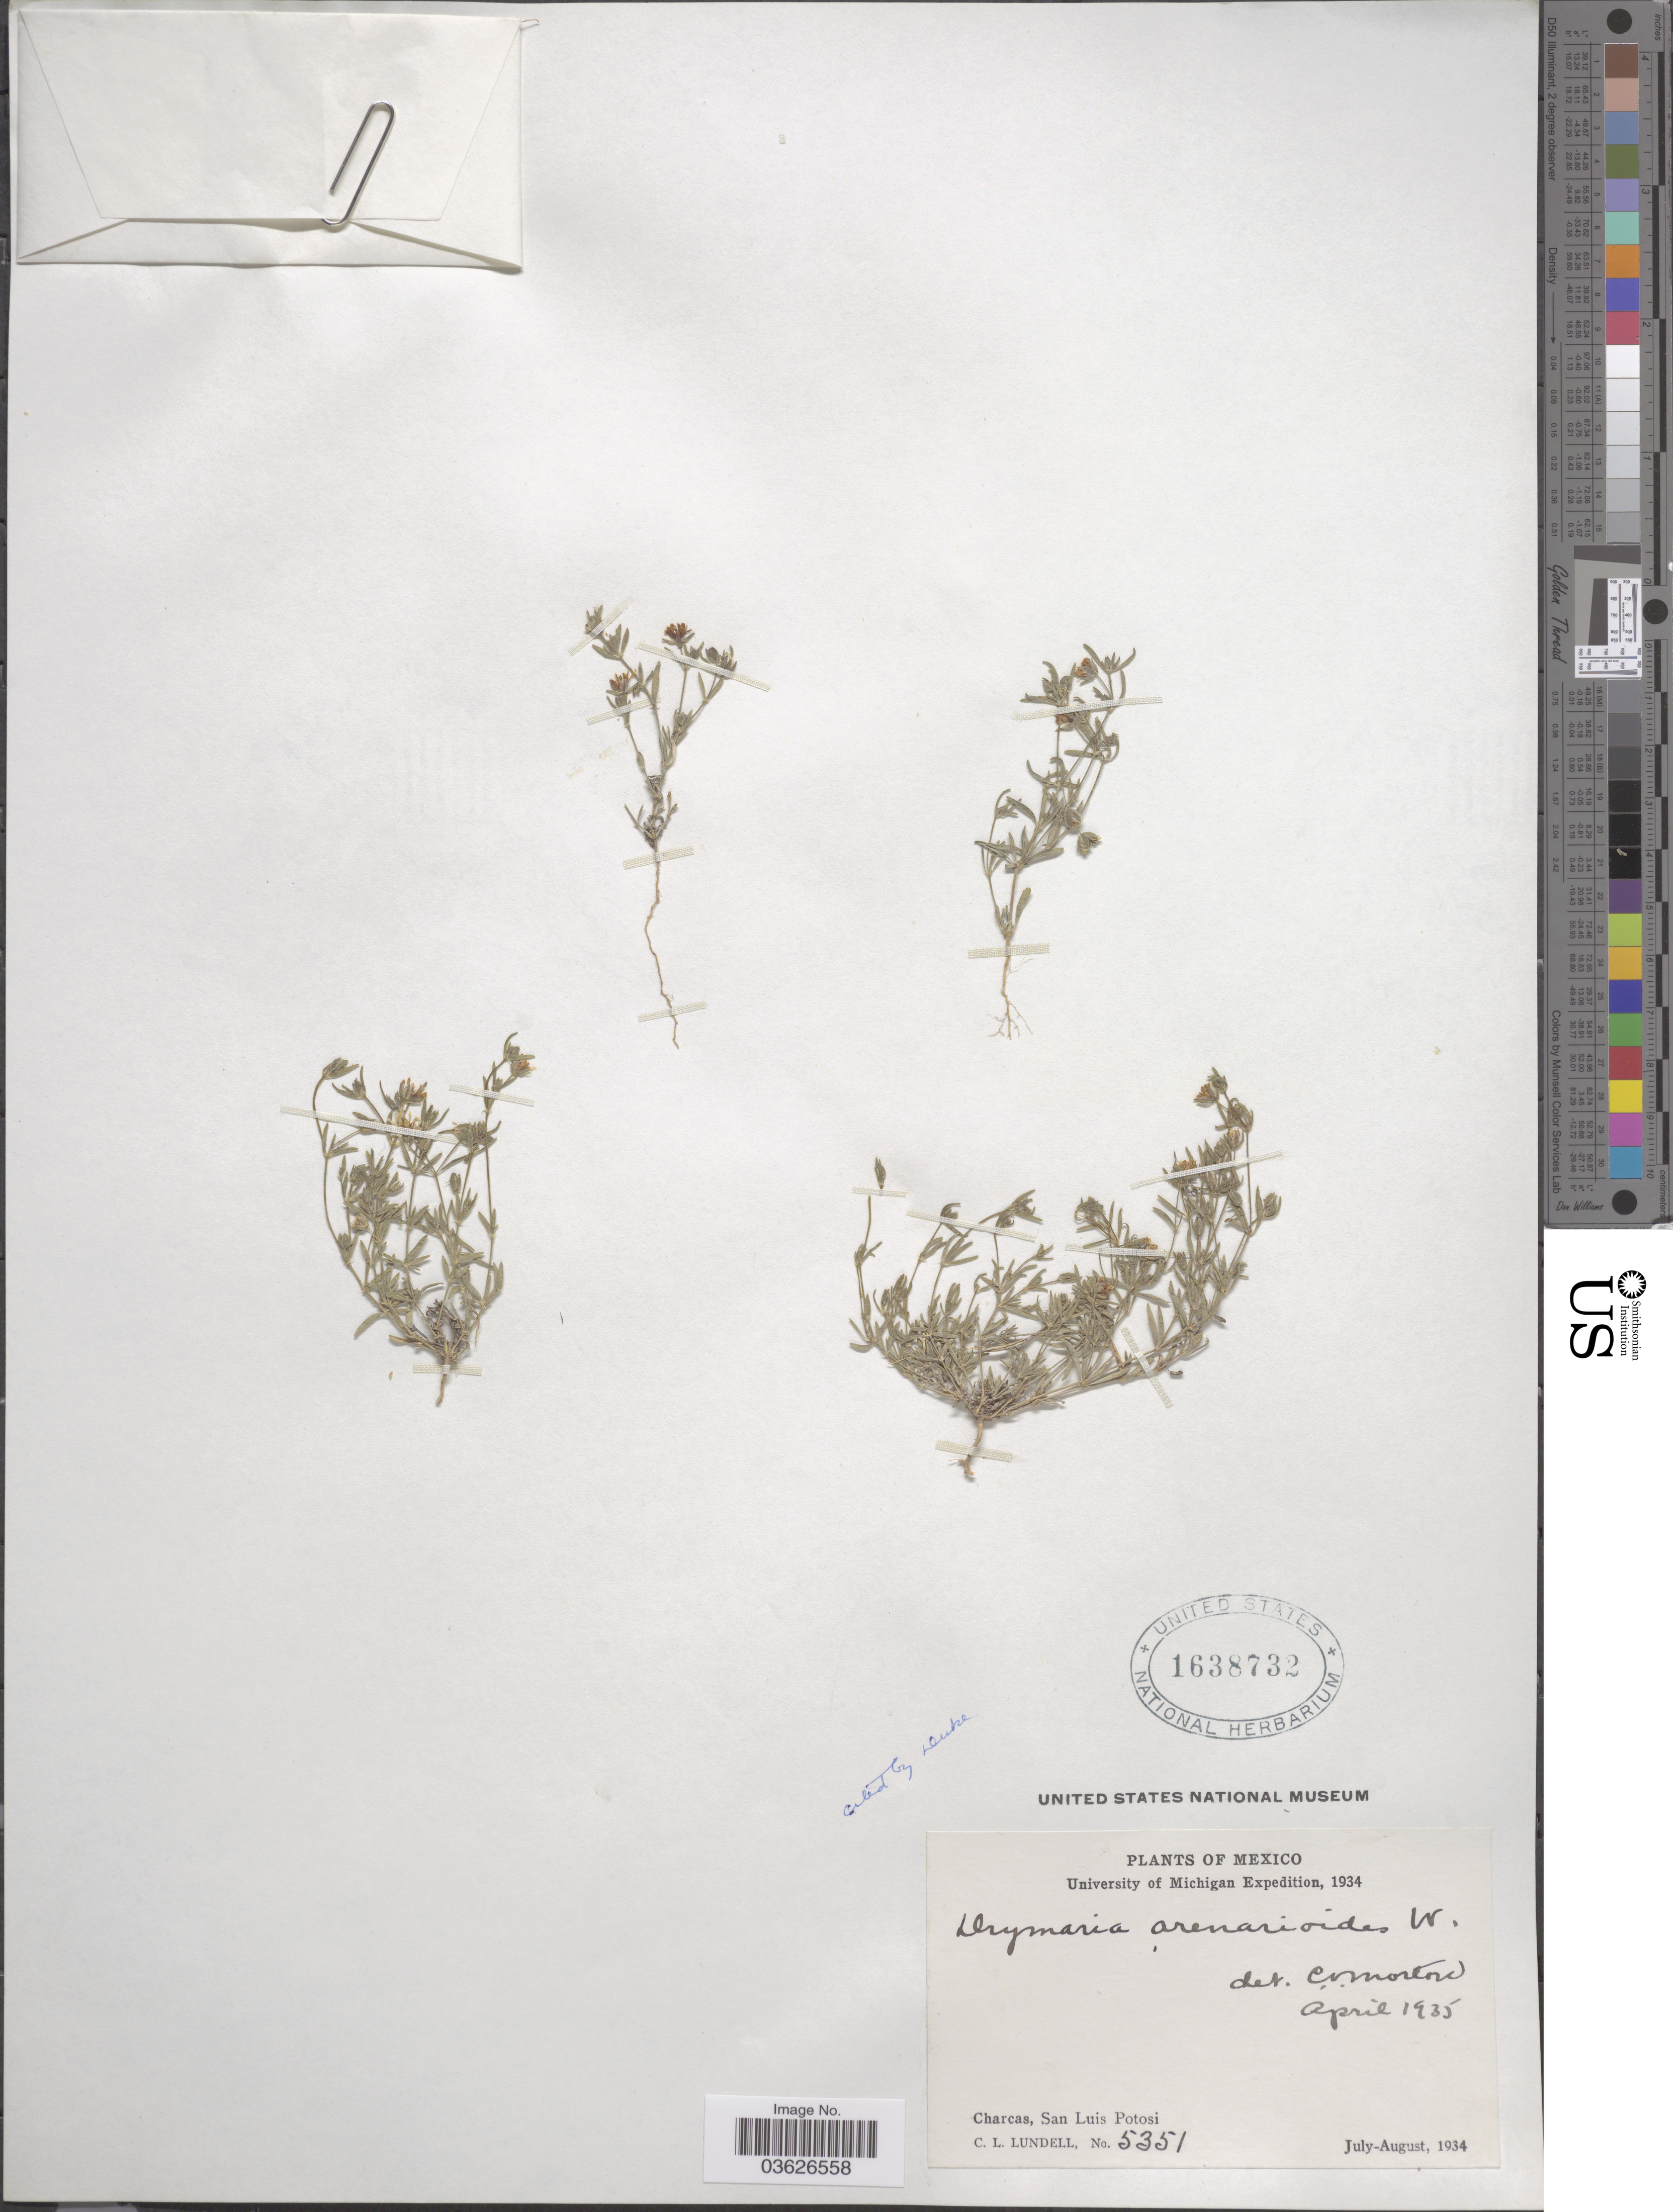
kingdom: Plantae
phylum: Tracheophyta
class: Magnoliopsida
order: Caryophyllales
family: Caryophyllaceae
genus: Drymaria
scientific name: Drymaria arenarioides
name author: Willd. ex Roem. & Schult.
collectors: C. L. Lundell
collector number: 5351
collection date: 1934-07/1934-08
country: Mexico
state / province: San Luis Potosí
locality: Charcas.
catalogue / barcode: US 1638732